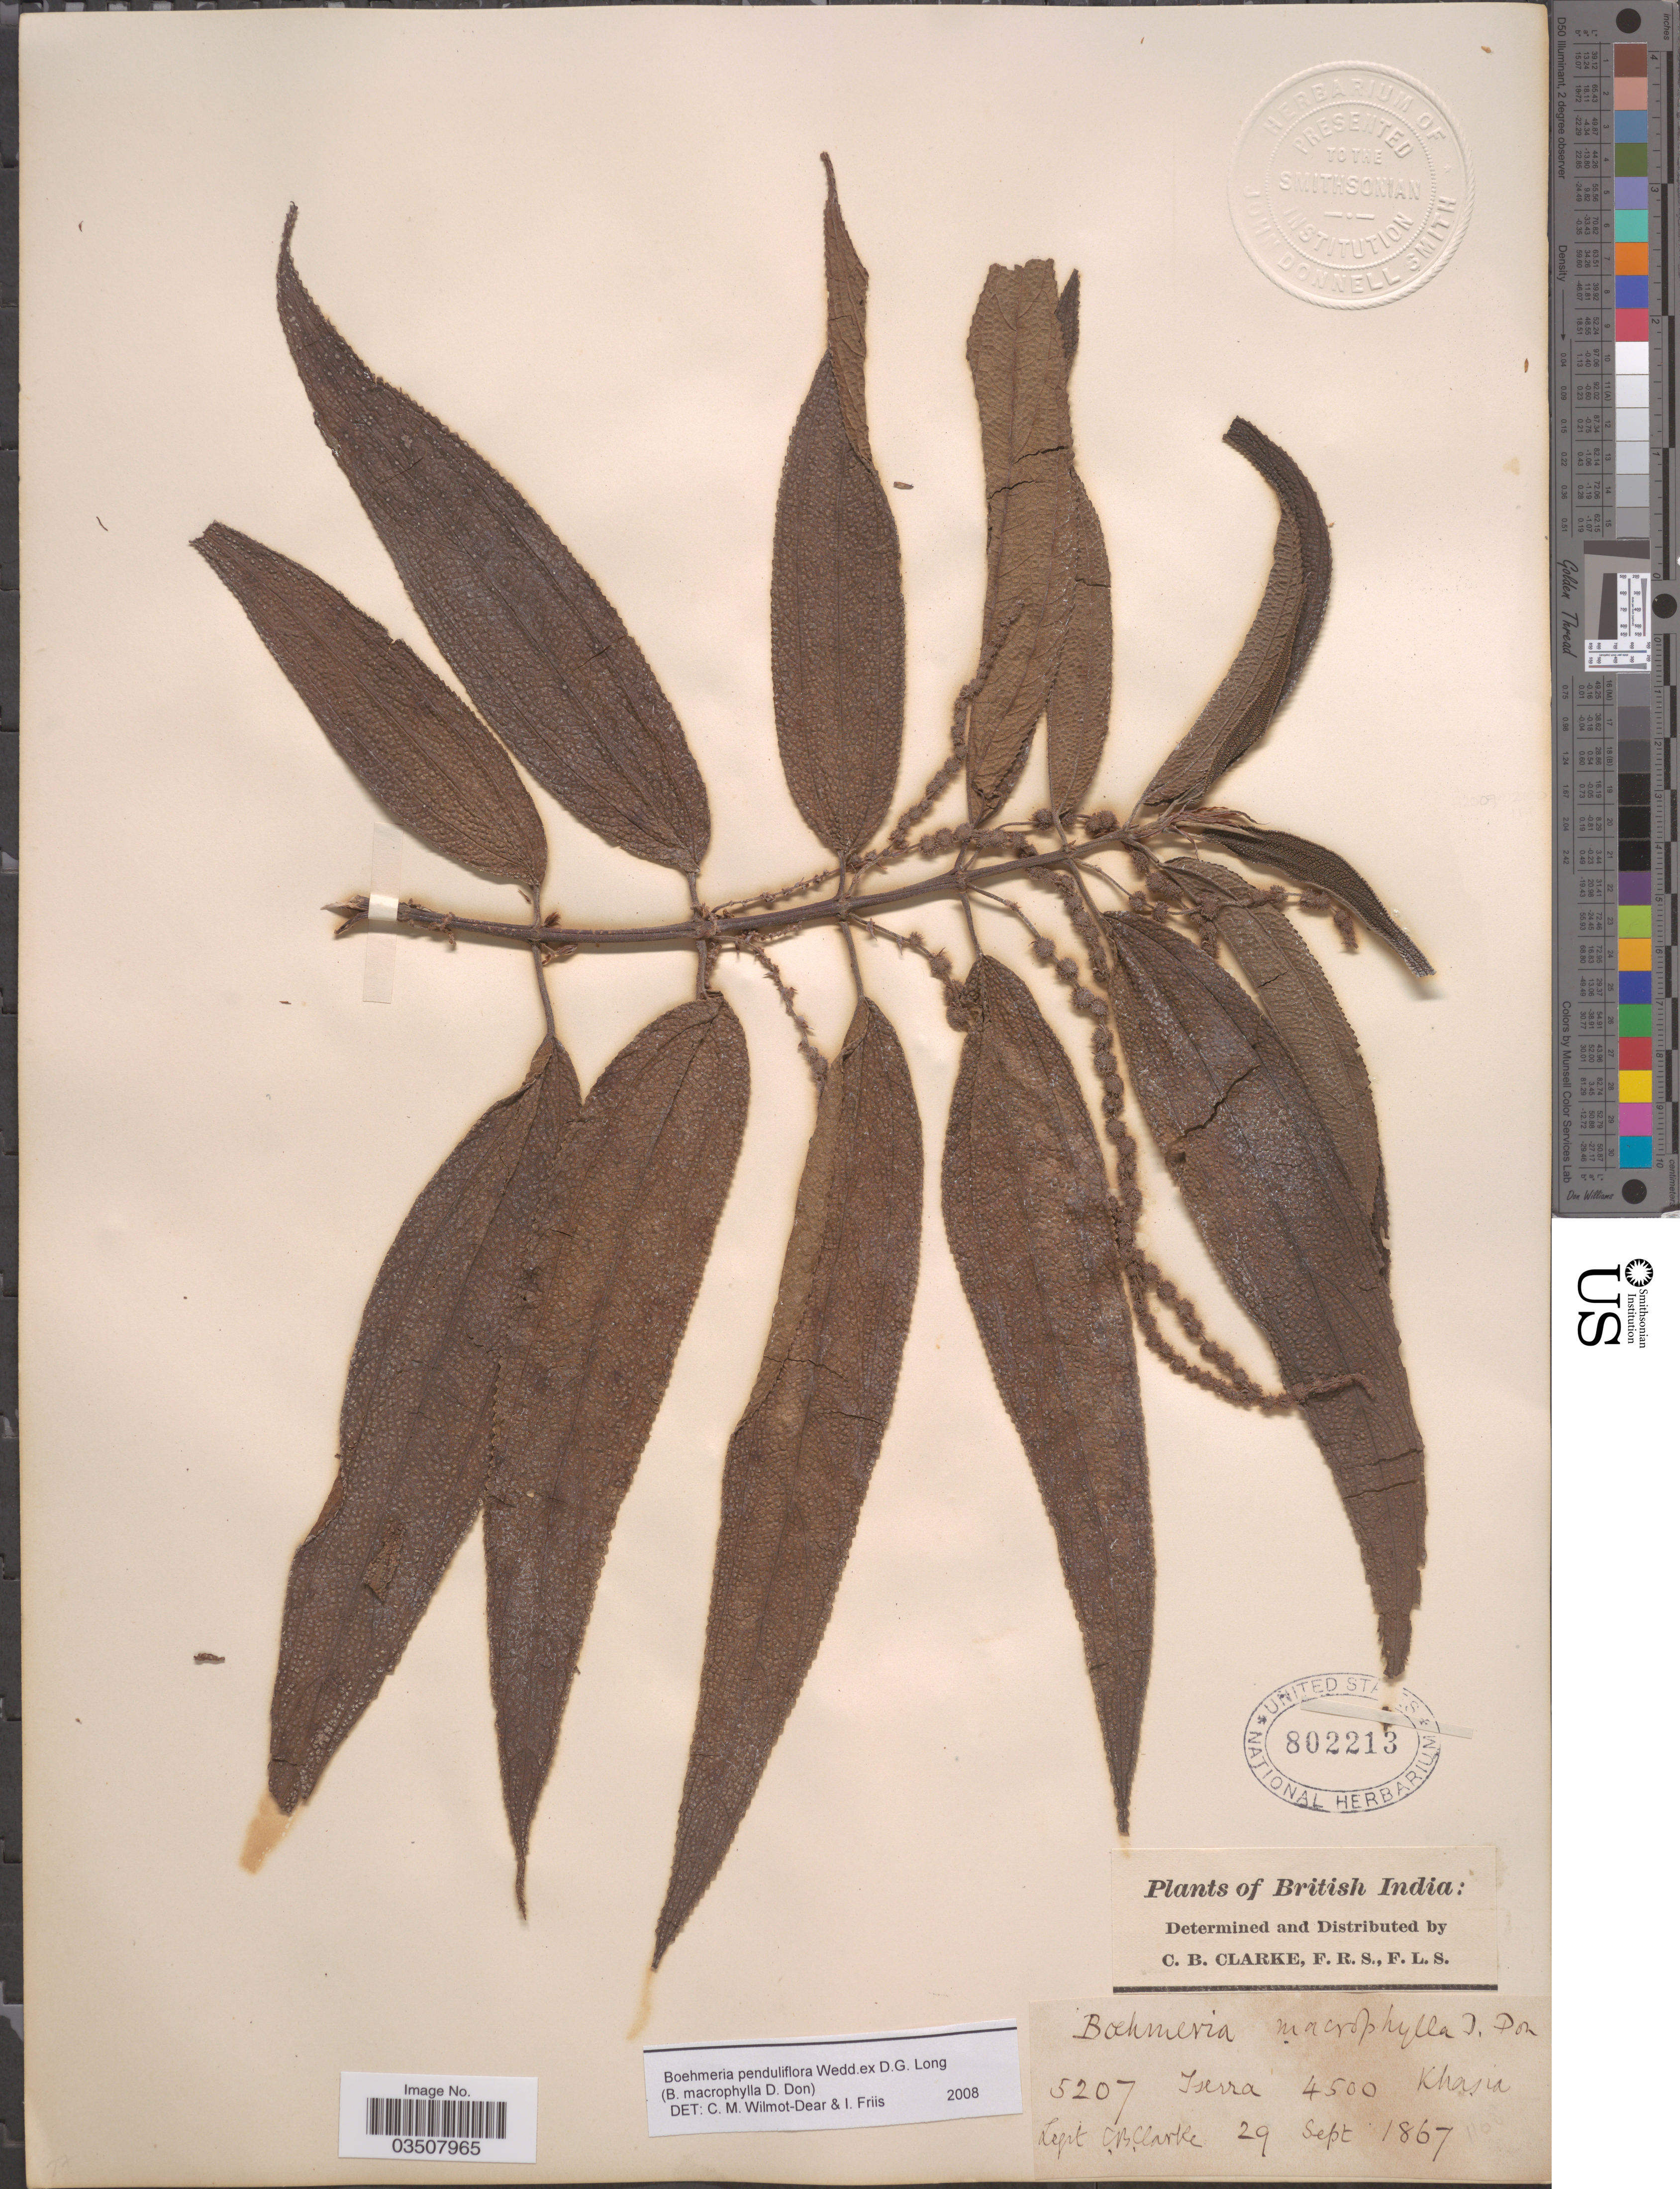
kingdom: Plantae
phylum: Tracheophyta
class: Magnoliopsida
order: Rosales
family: Urticaceae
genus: Boehmeria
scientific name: Boehmeria penduliflora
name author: Wedd. ex D.G. Long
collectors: C. B. Clarke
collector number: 5207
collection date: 1867-09-29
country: India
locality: British India. Tserra, Khasia.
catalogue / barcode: US 802213